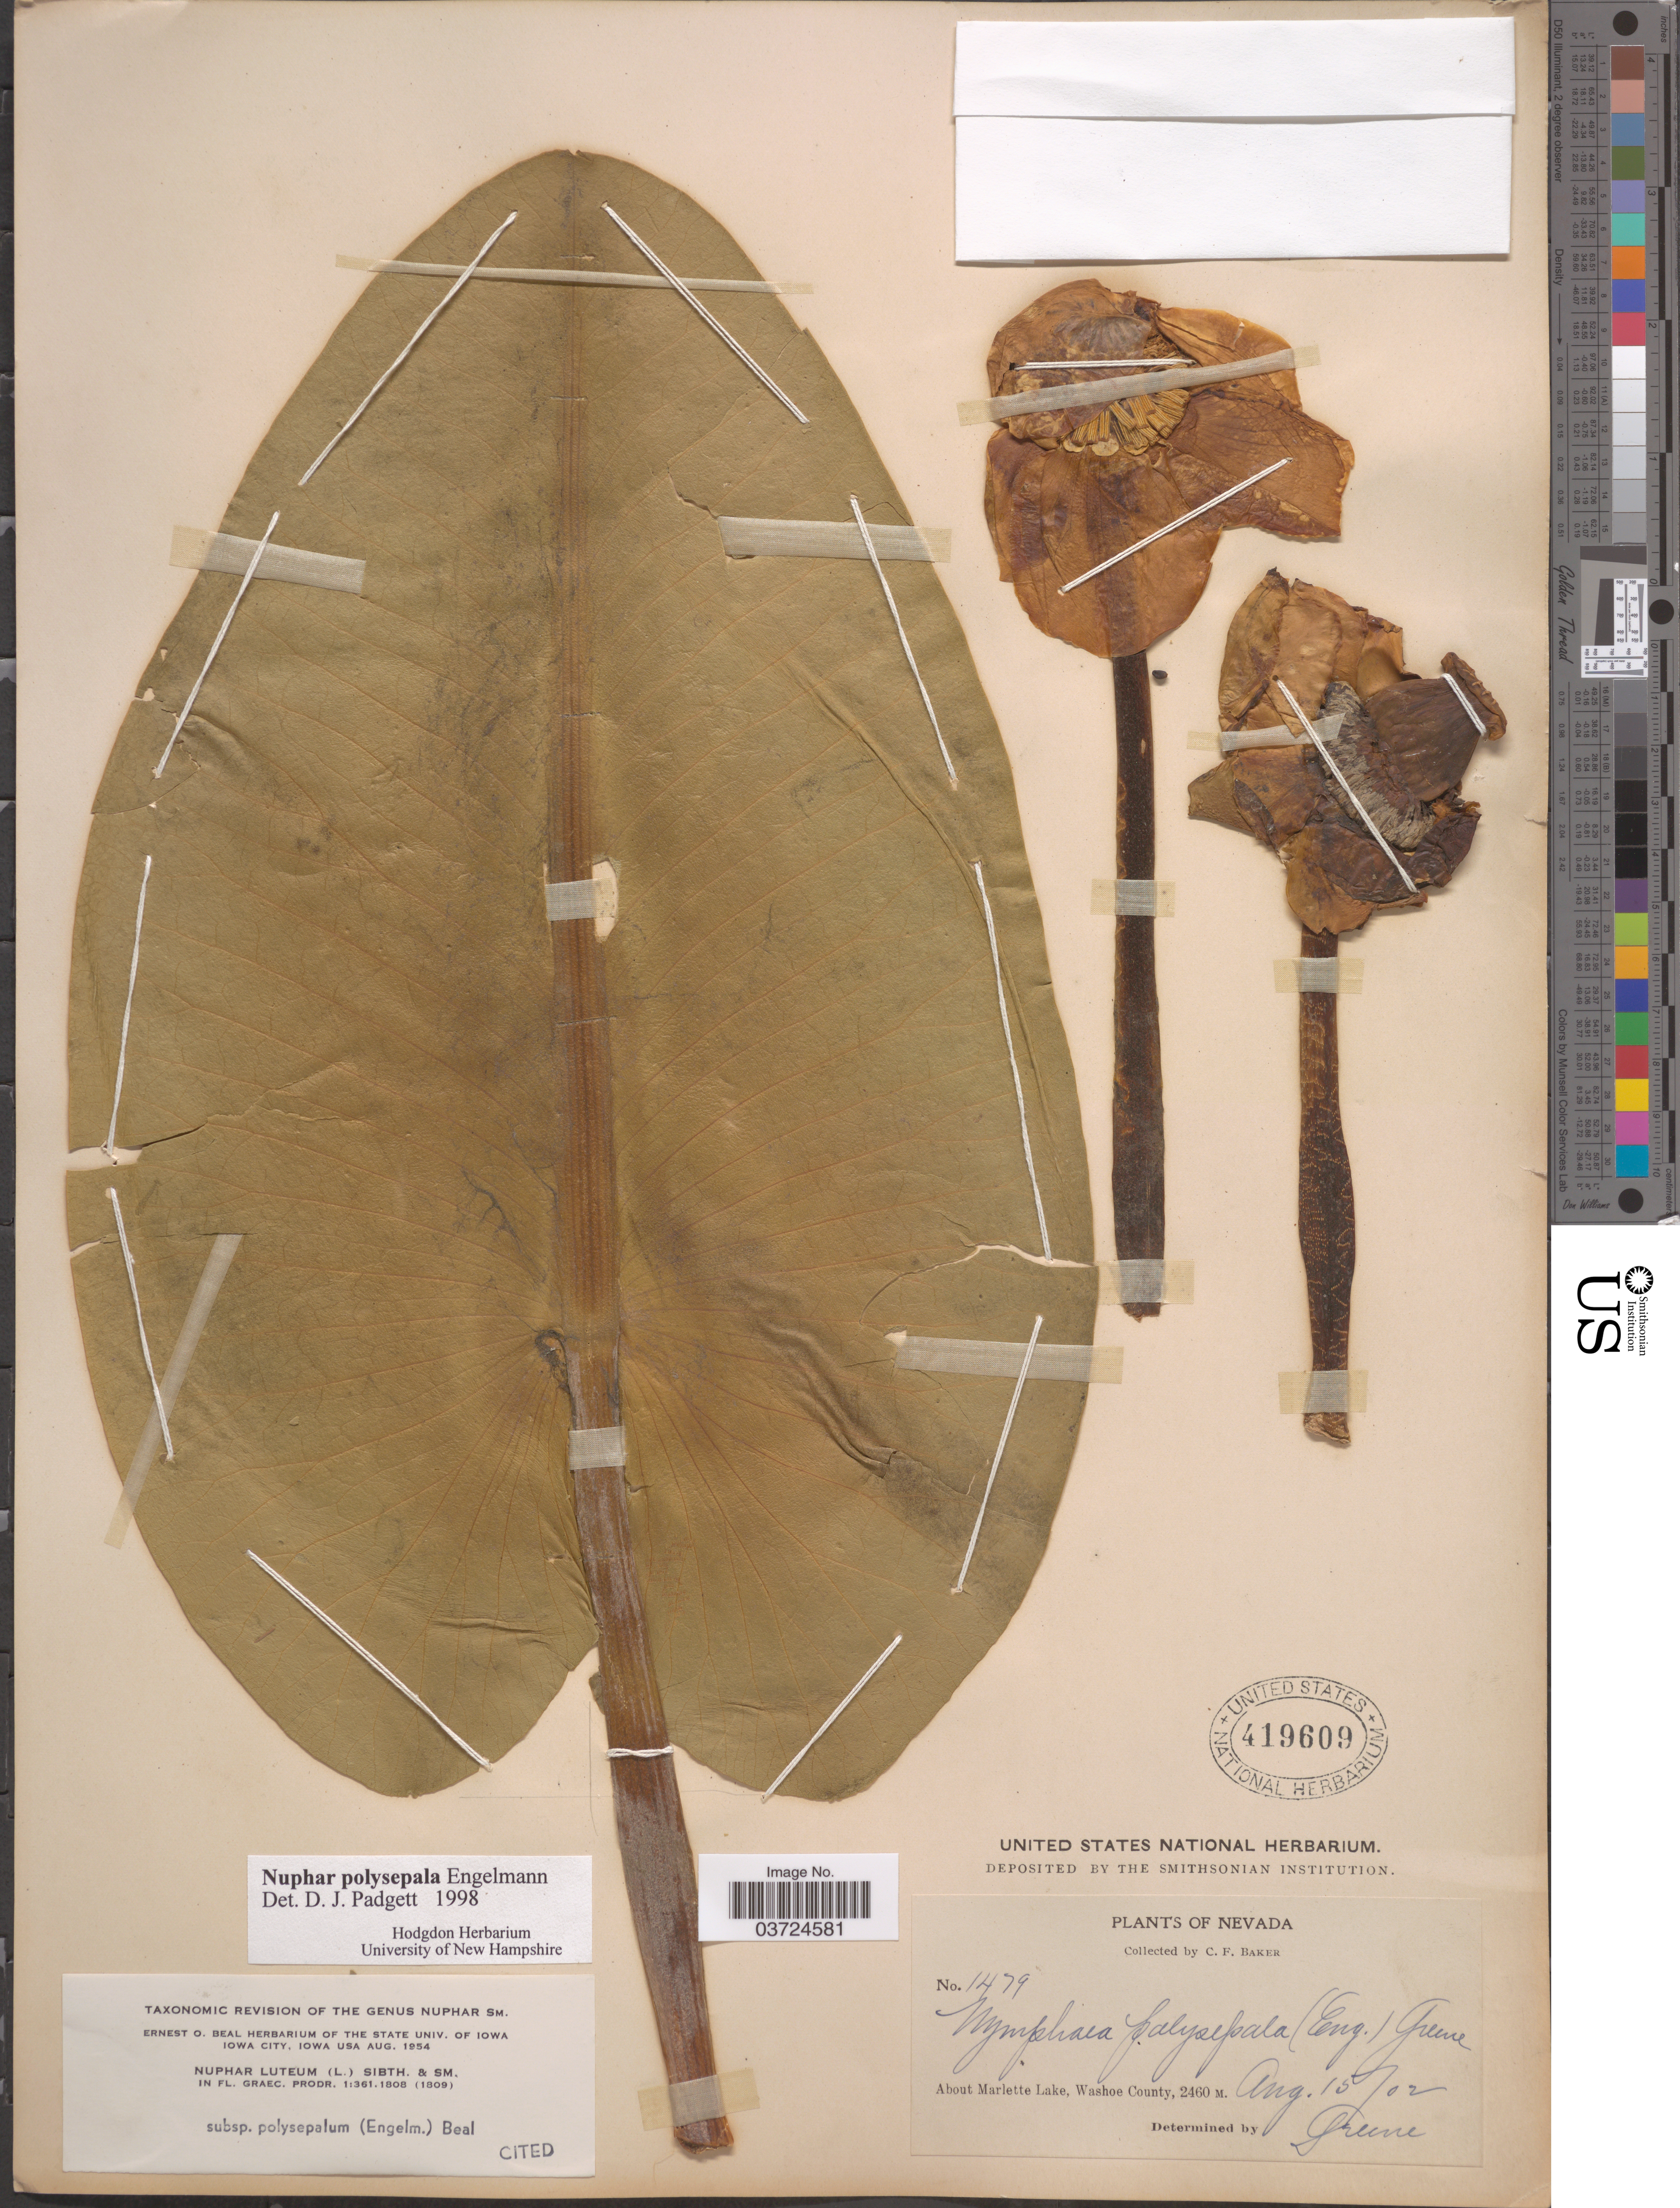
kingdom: Plantae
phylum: Tracheophyta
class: Magnoliopsida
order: Nymphaeales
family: Nymphaeaceae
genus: Nuphar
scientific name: Nuphar polysepala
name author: Englem.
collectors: C. F. Baker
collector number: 1479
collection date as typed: Transcribed d/m/y: 15/8/2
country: United States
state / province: Nevada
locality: About Marlette Lake, Washoe County.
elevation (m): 2460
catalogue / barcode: US 419609